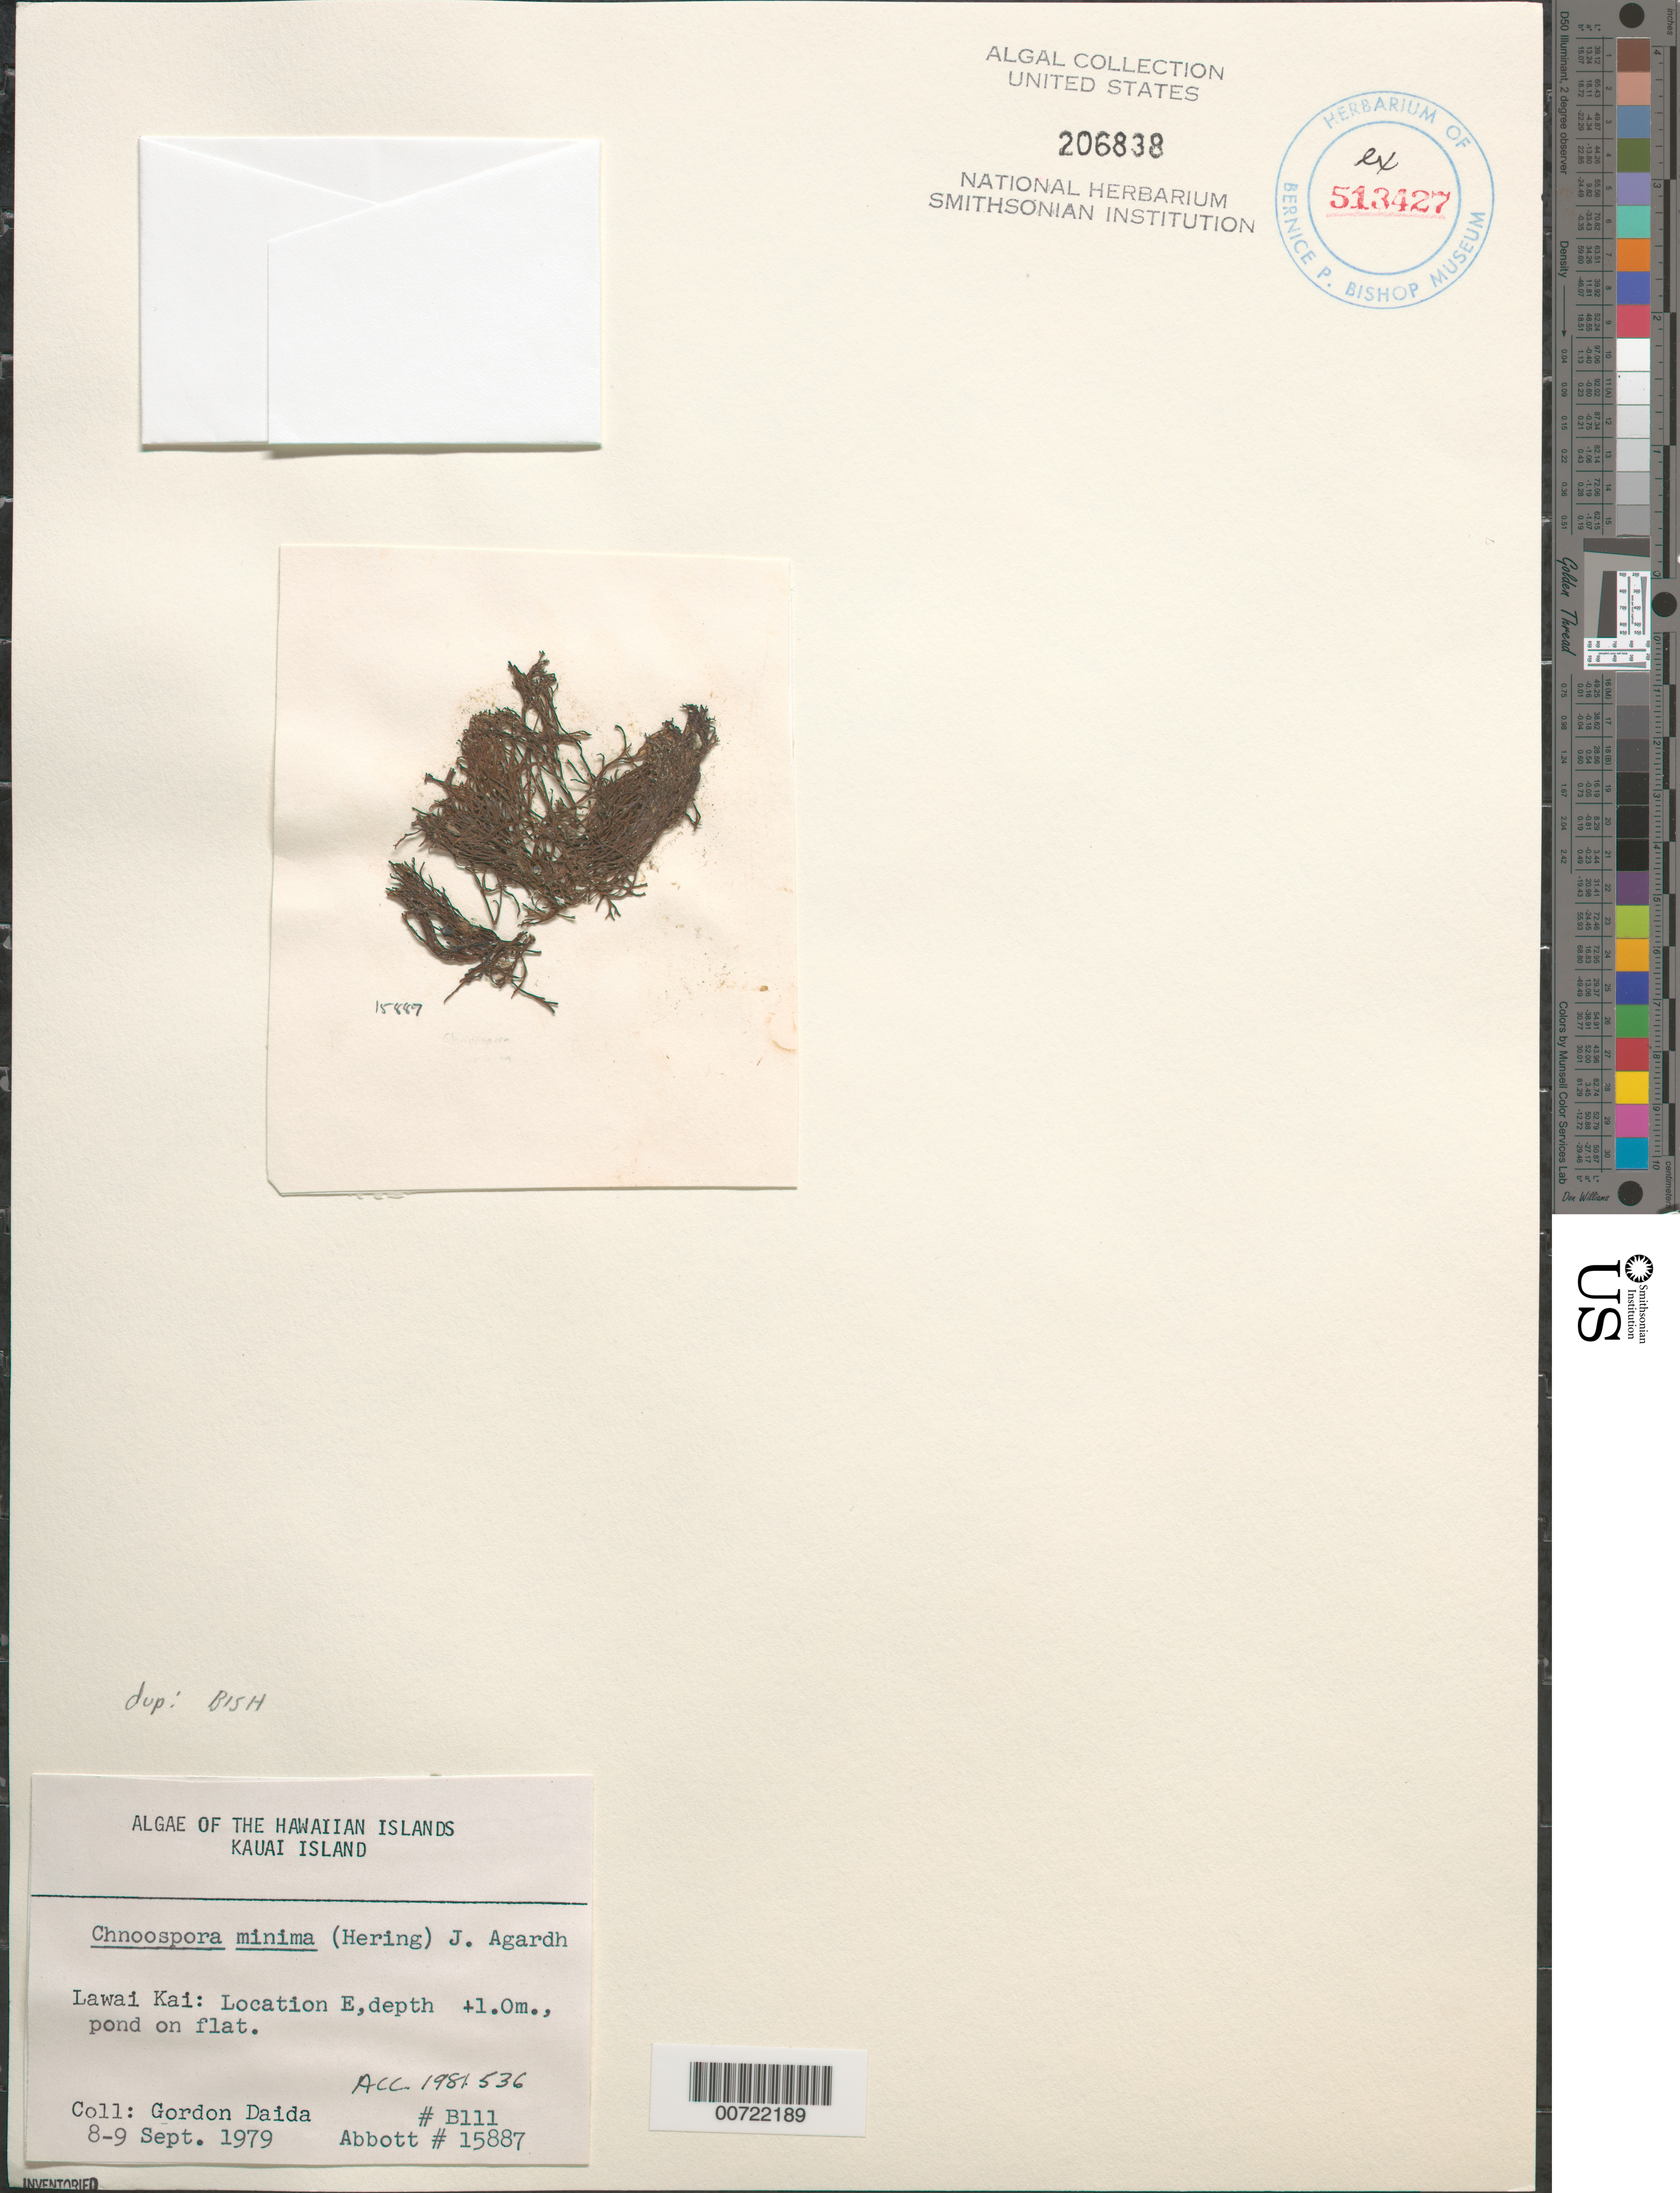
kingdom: Chromista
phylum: Ochrophyta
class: Phaeophyceae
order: Scytosiphonales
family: Scytosiphonaceae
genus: Chnoospora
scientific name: Chnoospora minima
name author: (Hering) Papenf.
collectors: G. Daida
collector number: B111 & IAA 15887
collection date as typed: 08 Sep 1979 to 09 Sep 1979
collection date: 1979-09-08/1979-09-09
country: United States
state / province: Hawaii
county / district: Kaui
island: Kaua'i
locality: Lawai Kai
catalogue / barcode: US 206838